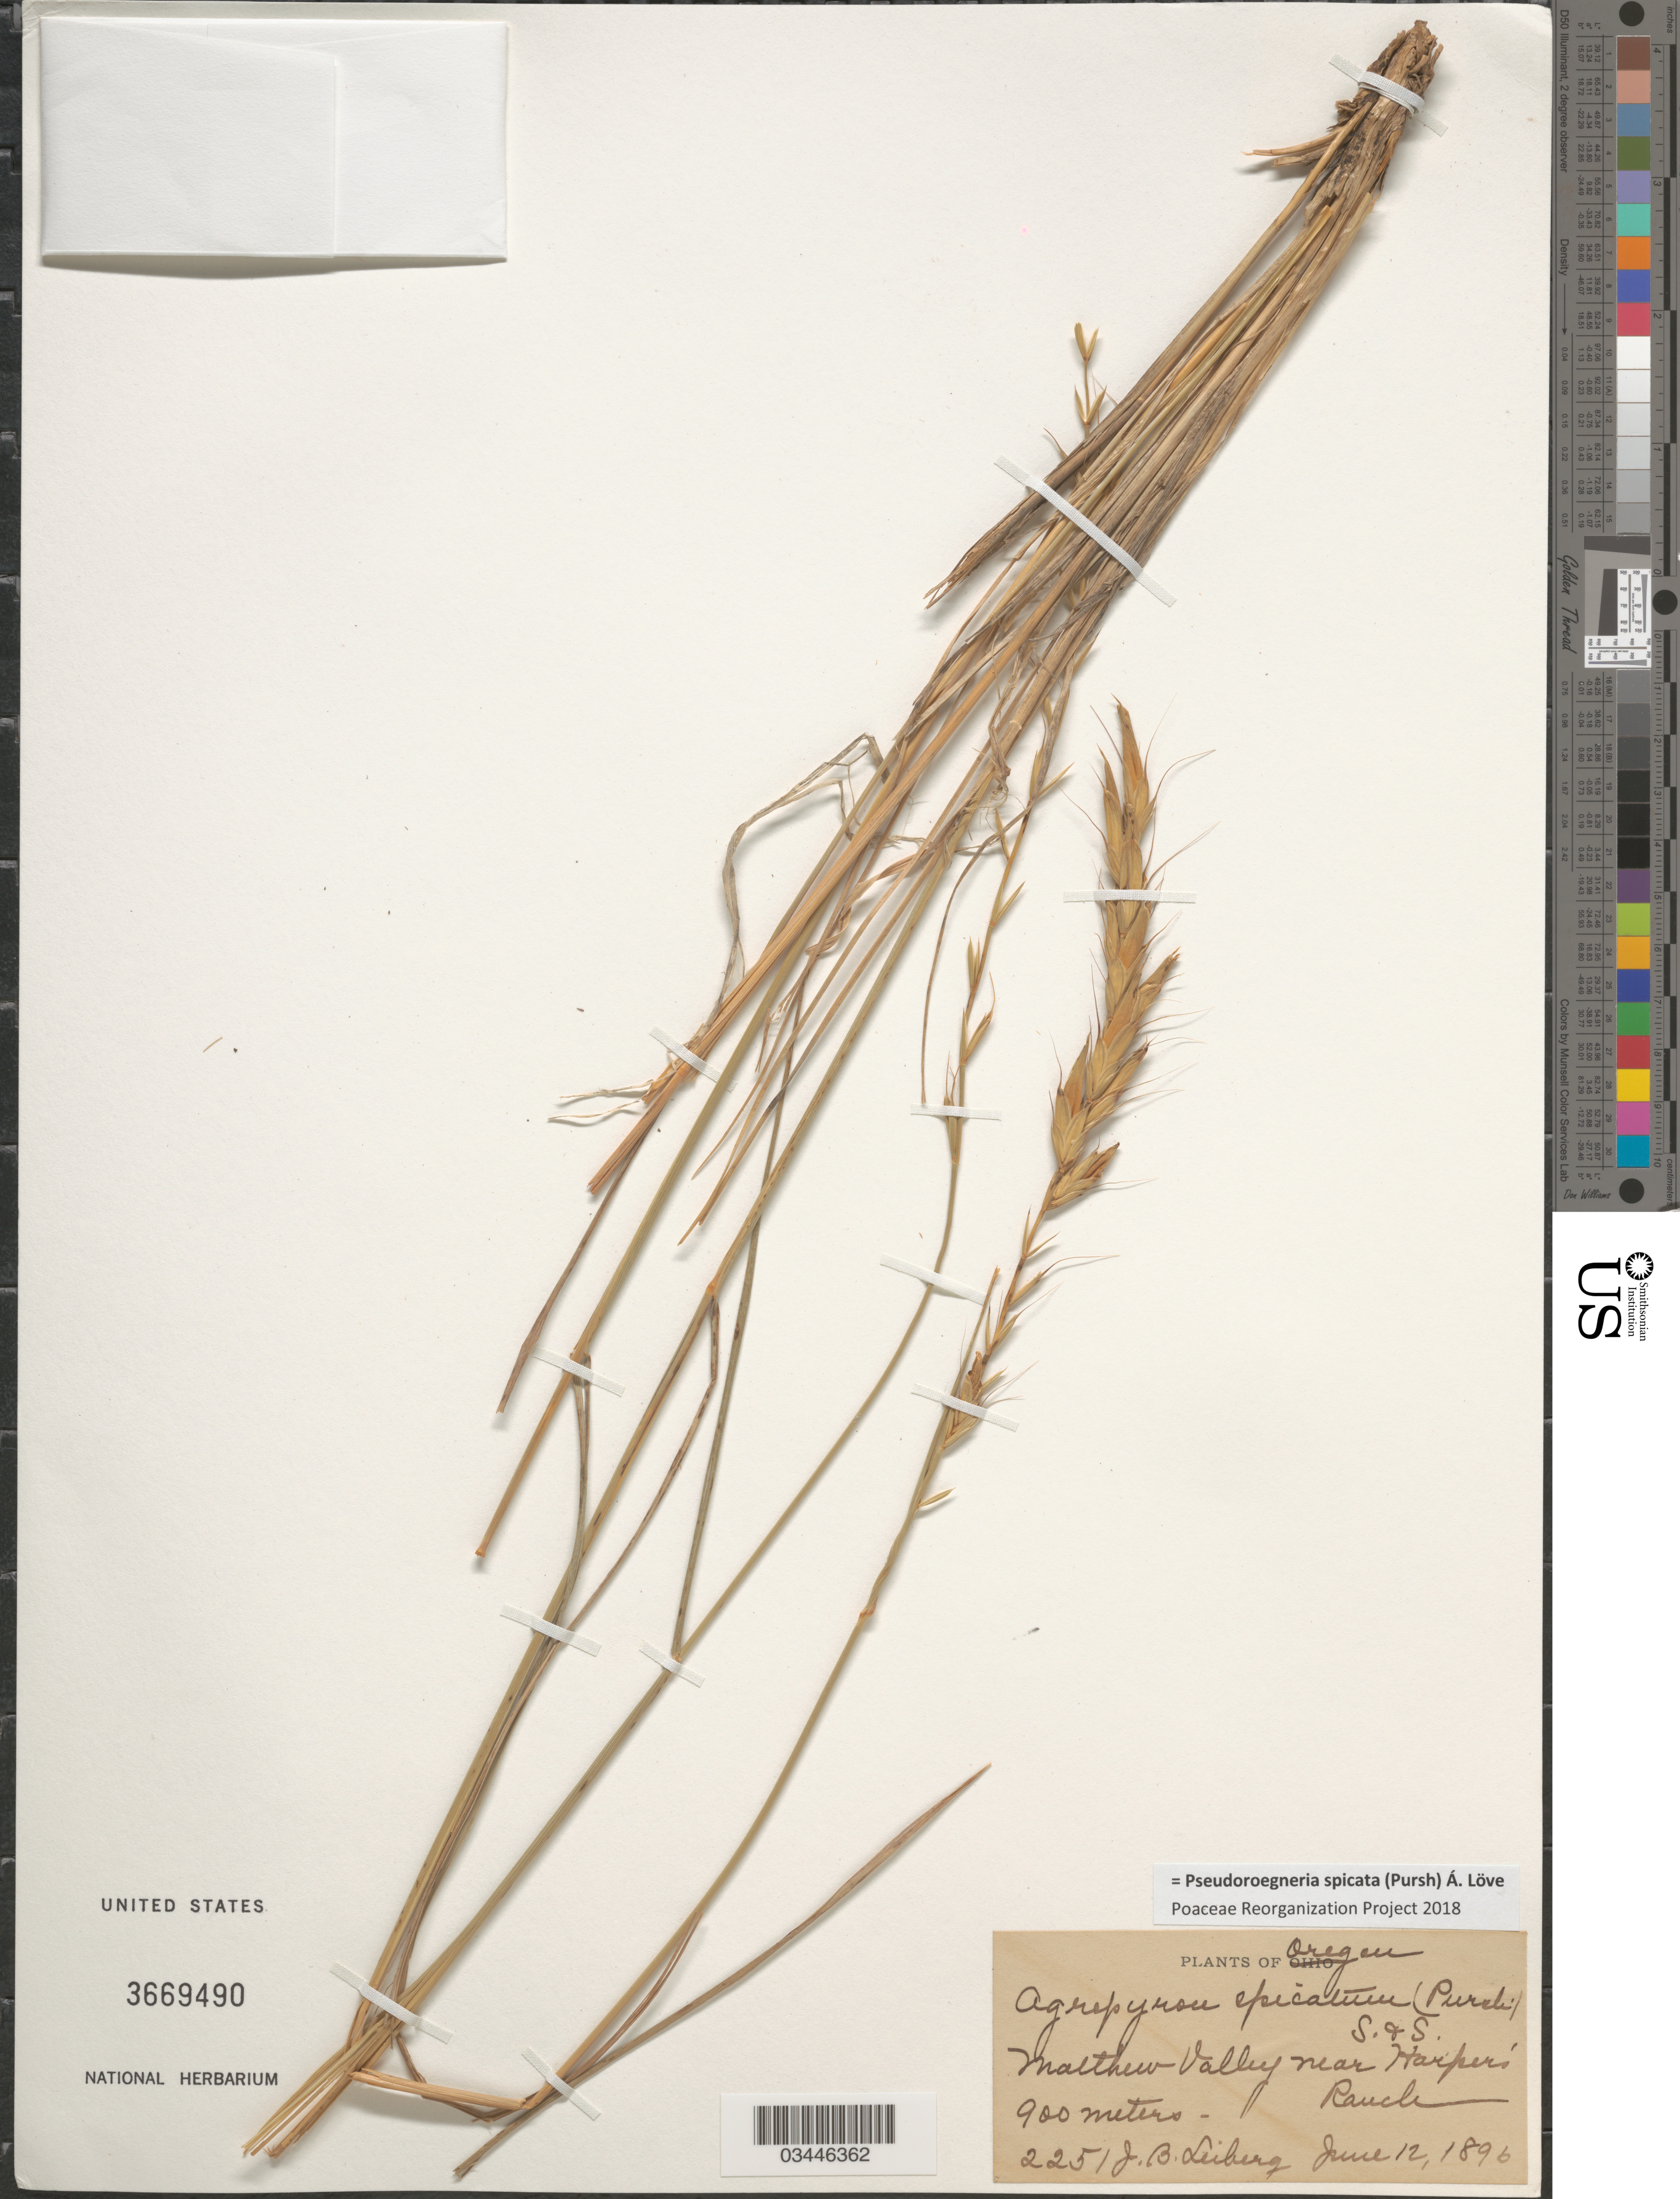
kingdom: Plantae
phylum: Tracheophyta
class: Liliopsida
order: Poales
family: Poaceae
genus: Pseudoroegneria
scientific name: Pseudoroegneria spicata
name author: (Pursh) Á. Löve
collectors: J. B. Leiberg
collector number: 2251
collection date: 1896-06-12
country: United States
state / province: Oregon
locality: Matthew Valley near Harper's Ranch.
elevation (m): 900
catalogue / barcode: US 3669490